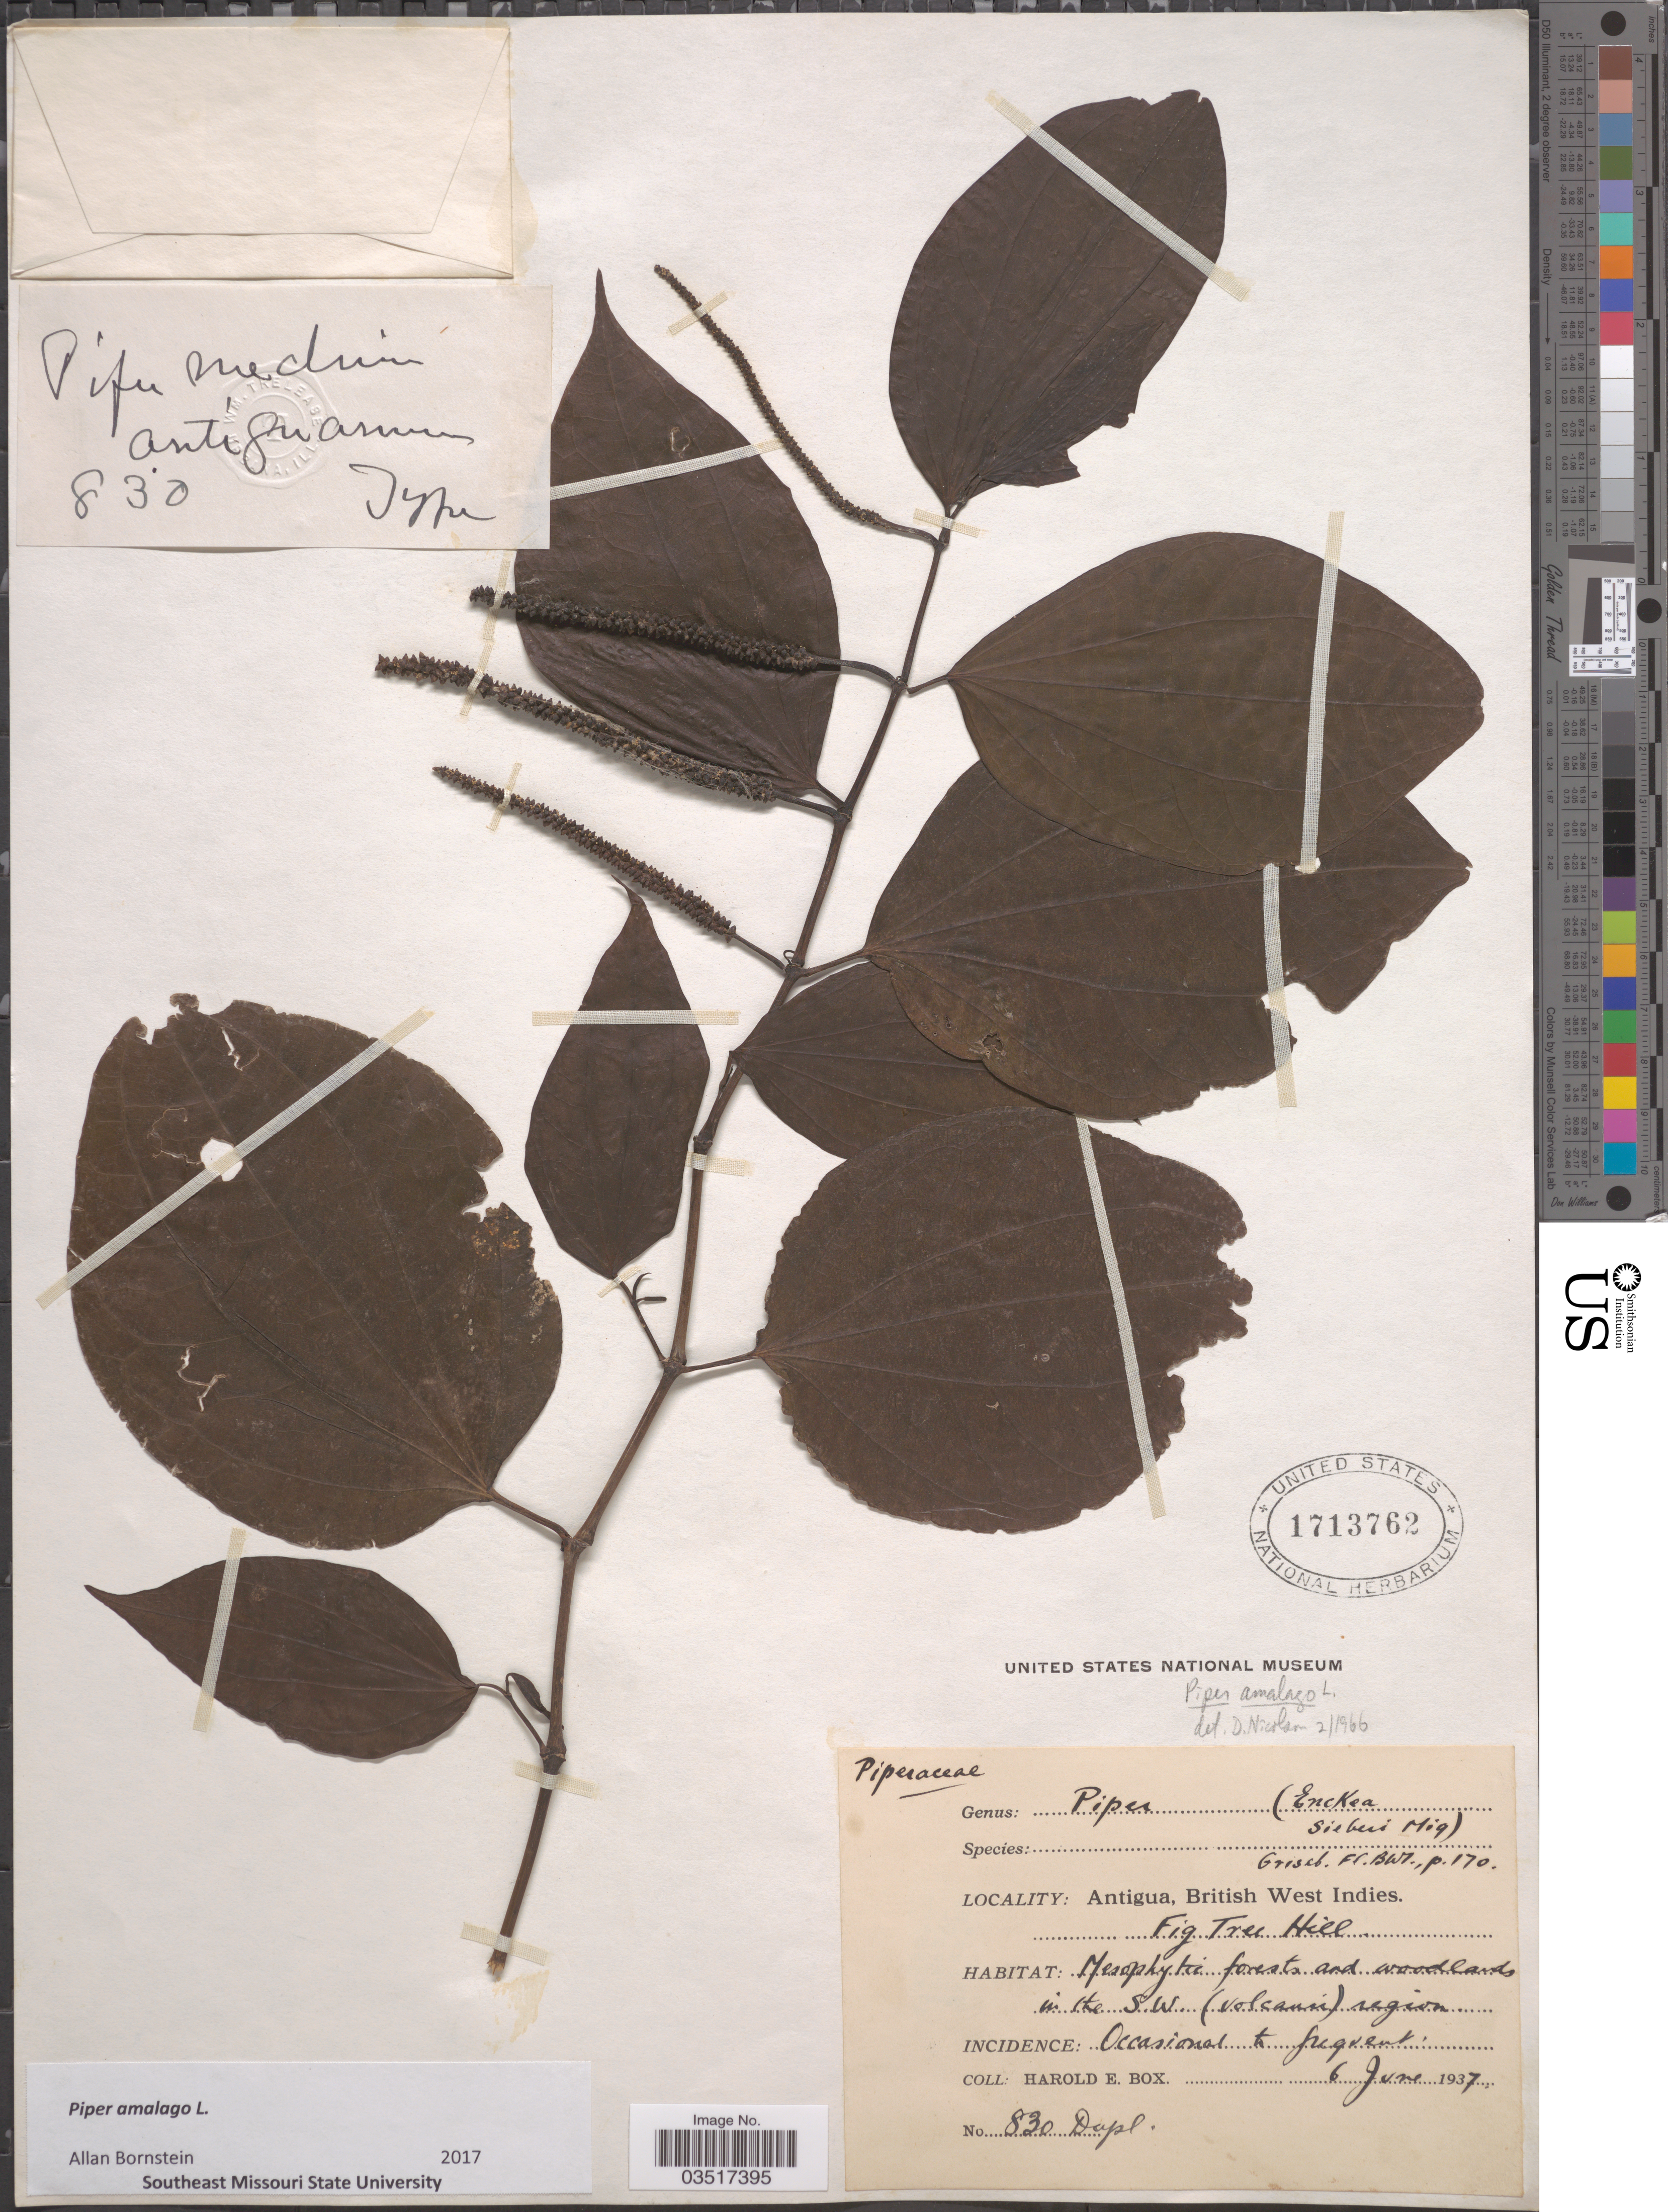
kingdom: Plantae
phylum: Tracheophyta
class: Magnoliopsida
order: Piperales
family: Piperaceae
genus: Piper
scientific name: Piper amalago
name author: L.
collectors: H. E. Box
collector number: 830 Dupl.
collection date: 1937-06-06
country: Antigua and Barbuda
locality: Antigua, British West Indies. Fig Tree Hill. Mesophytic forests and woodlands in the S.W. (volcanic) region.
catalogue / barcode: US 1713762